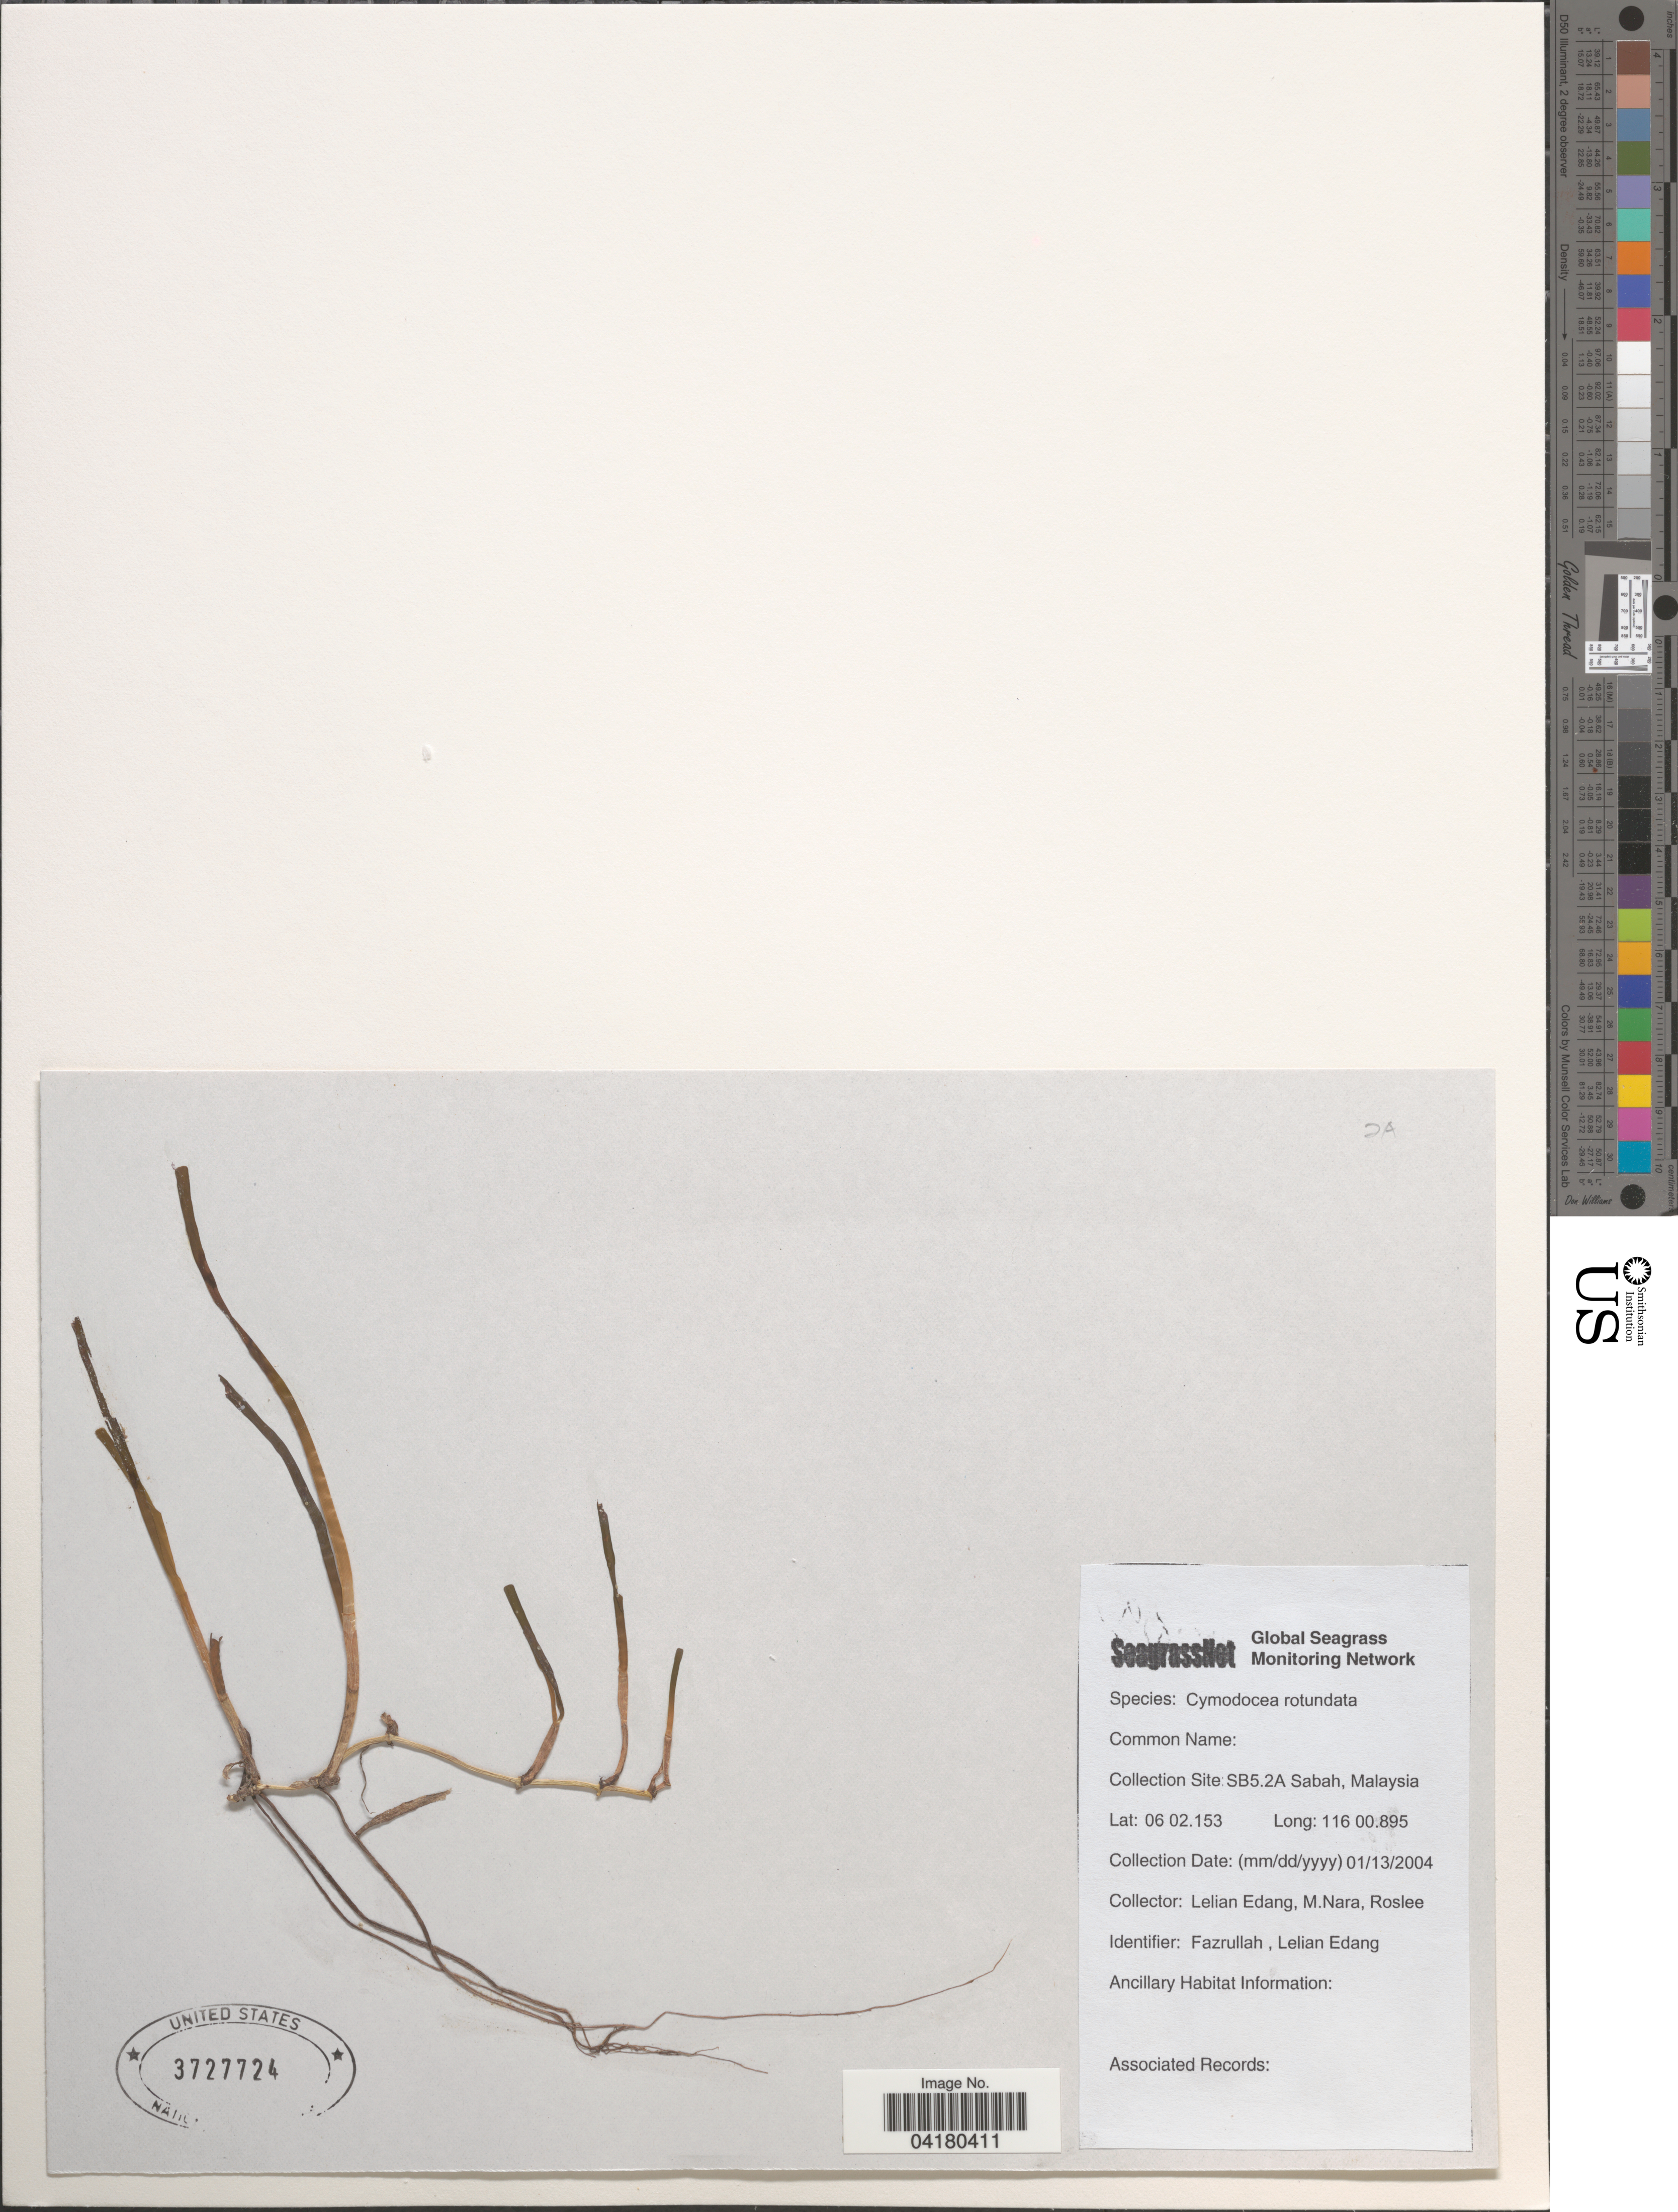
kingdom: Plantae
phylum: Tracheophyta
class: Liliopsida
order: Alismatales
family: Cymodoceaceae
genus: Cymodocea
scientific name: Cymodocea rotundata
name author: Asch. & Schweinf.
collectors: L. Edang, M. Nara & Roslee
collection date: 2004-01-13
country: Malaysia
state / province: Sabah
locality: Collection Site: SB5.2A.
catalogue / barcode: US 3727724